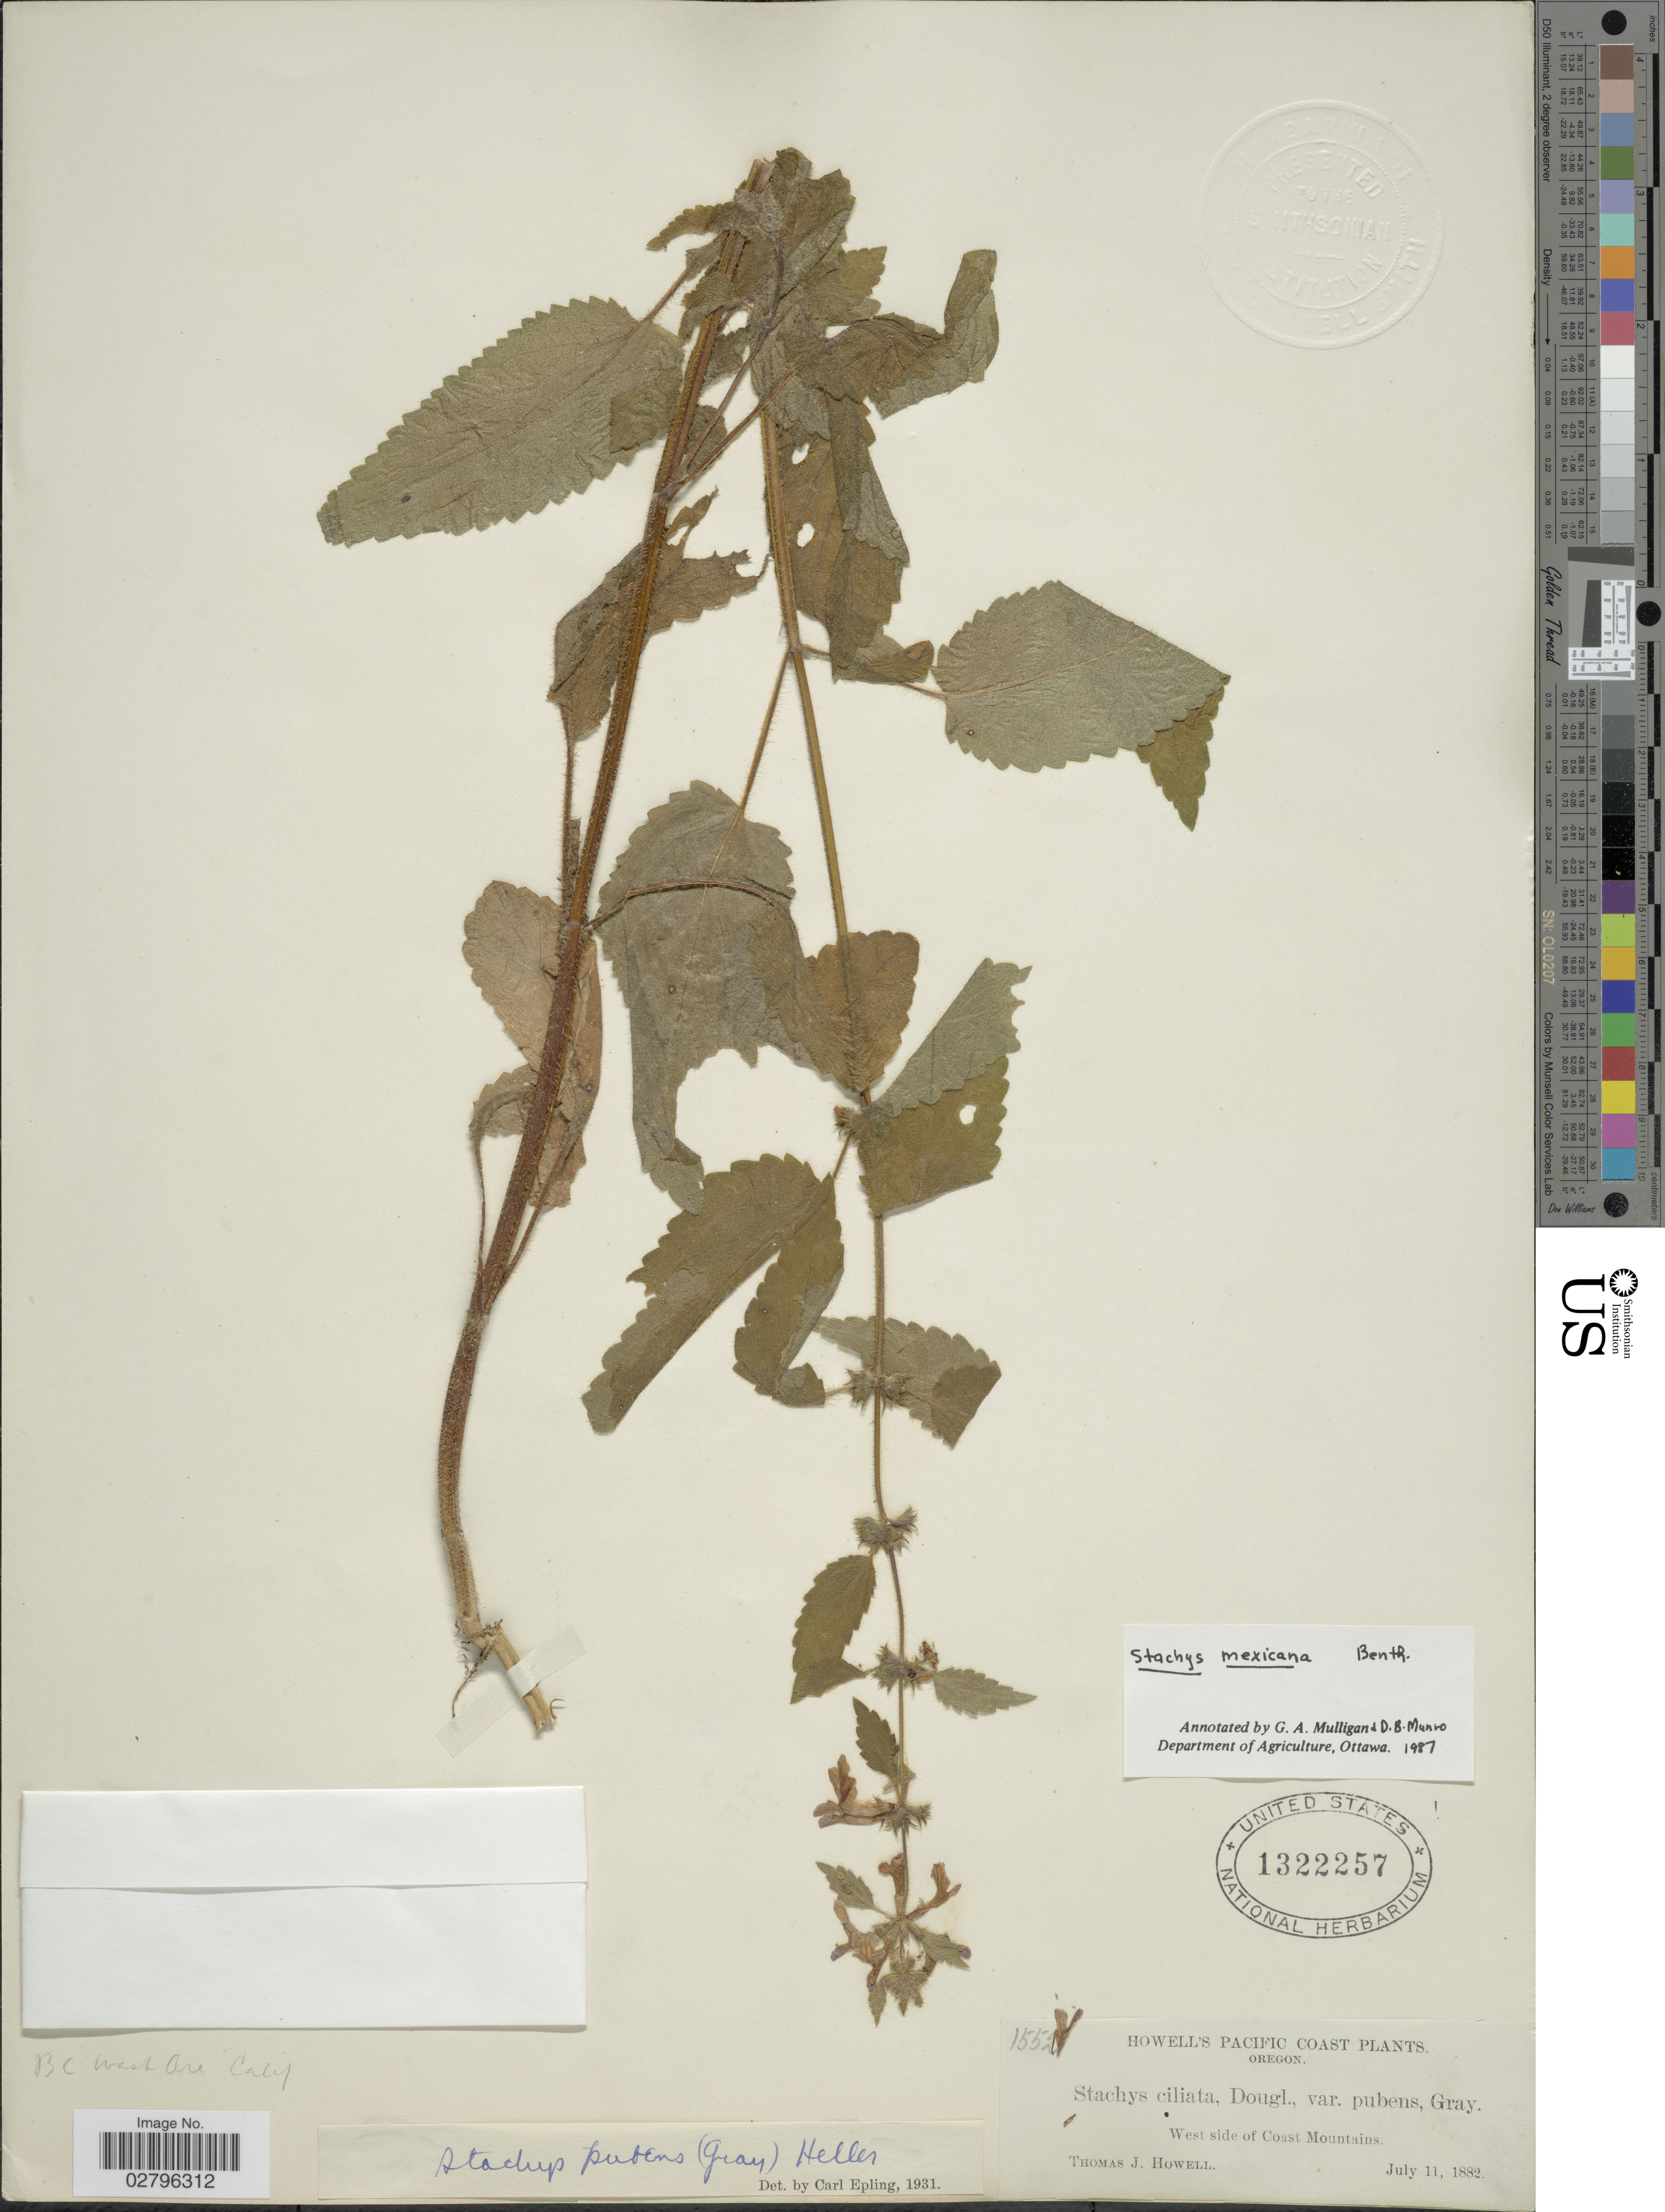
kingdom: Plantae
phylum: Tracheophyta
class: Magnoliopsida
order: Lamiales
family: Lamiaceae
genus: Stachys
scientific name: Stachys mexicana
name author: Benth.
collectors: T. J. Howell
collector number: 1552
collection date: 1882-07-11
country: United States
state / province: Oregon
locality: Pacific Coast. Oregon. West side of Coast Mountains.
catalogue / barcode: US 1322257